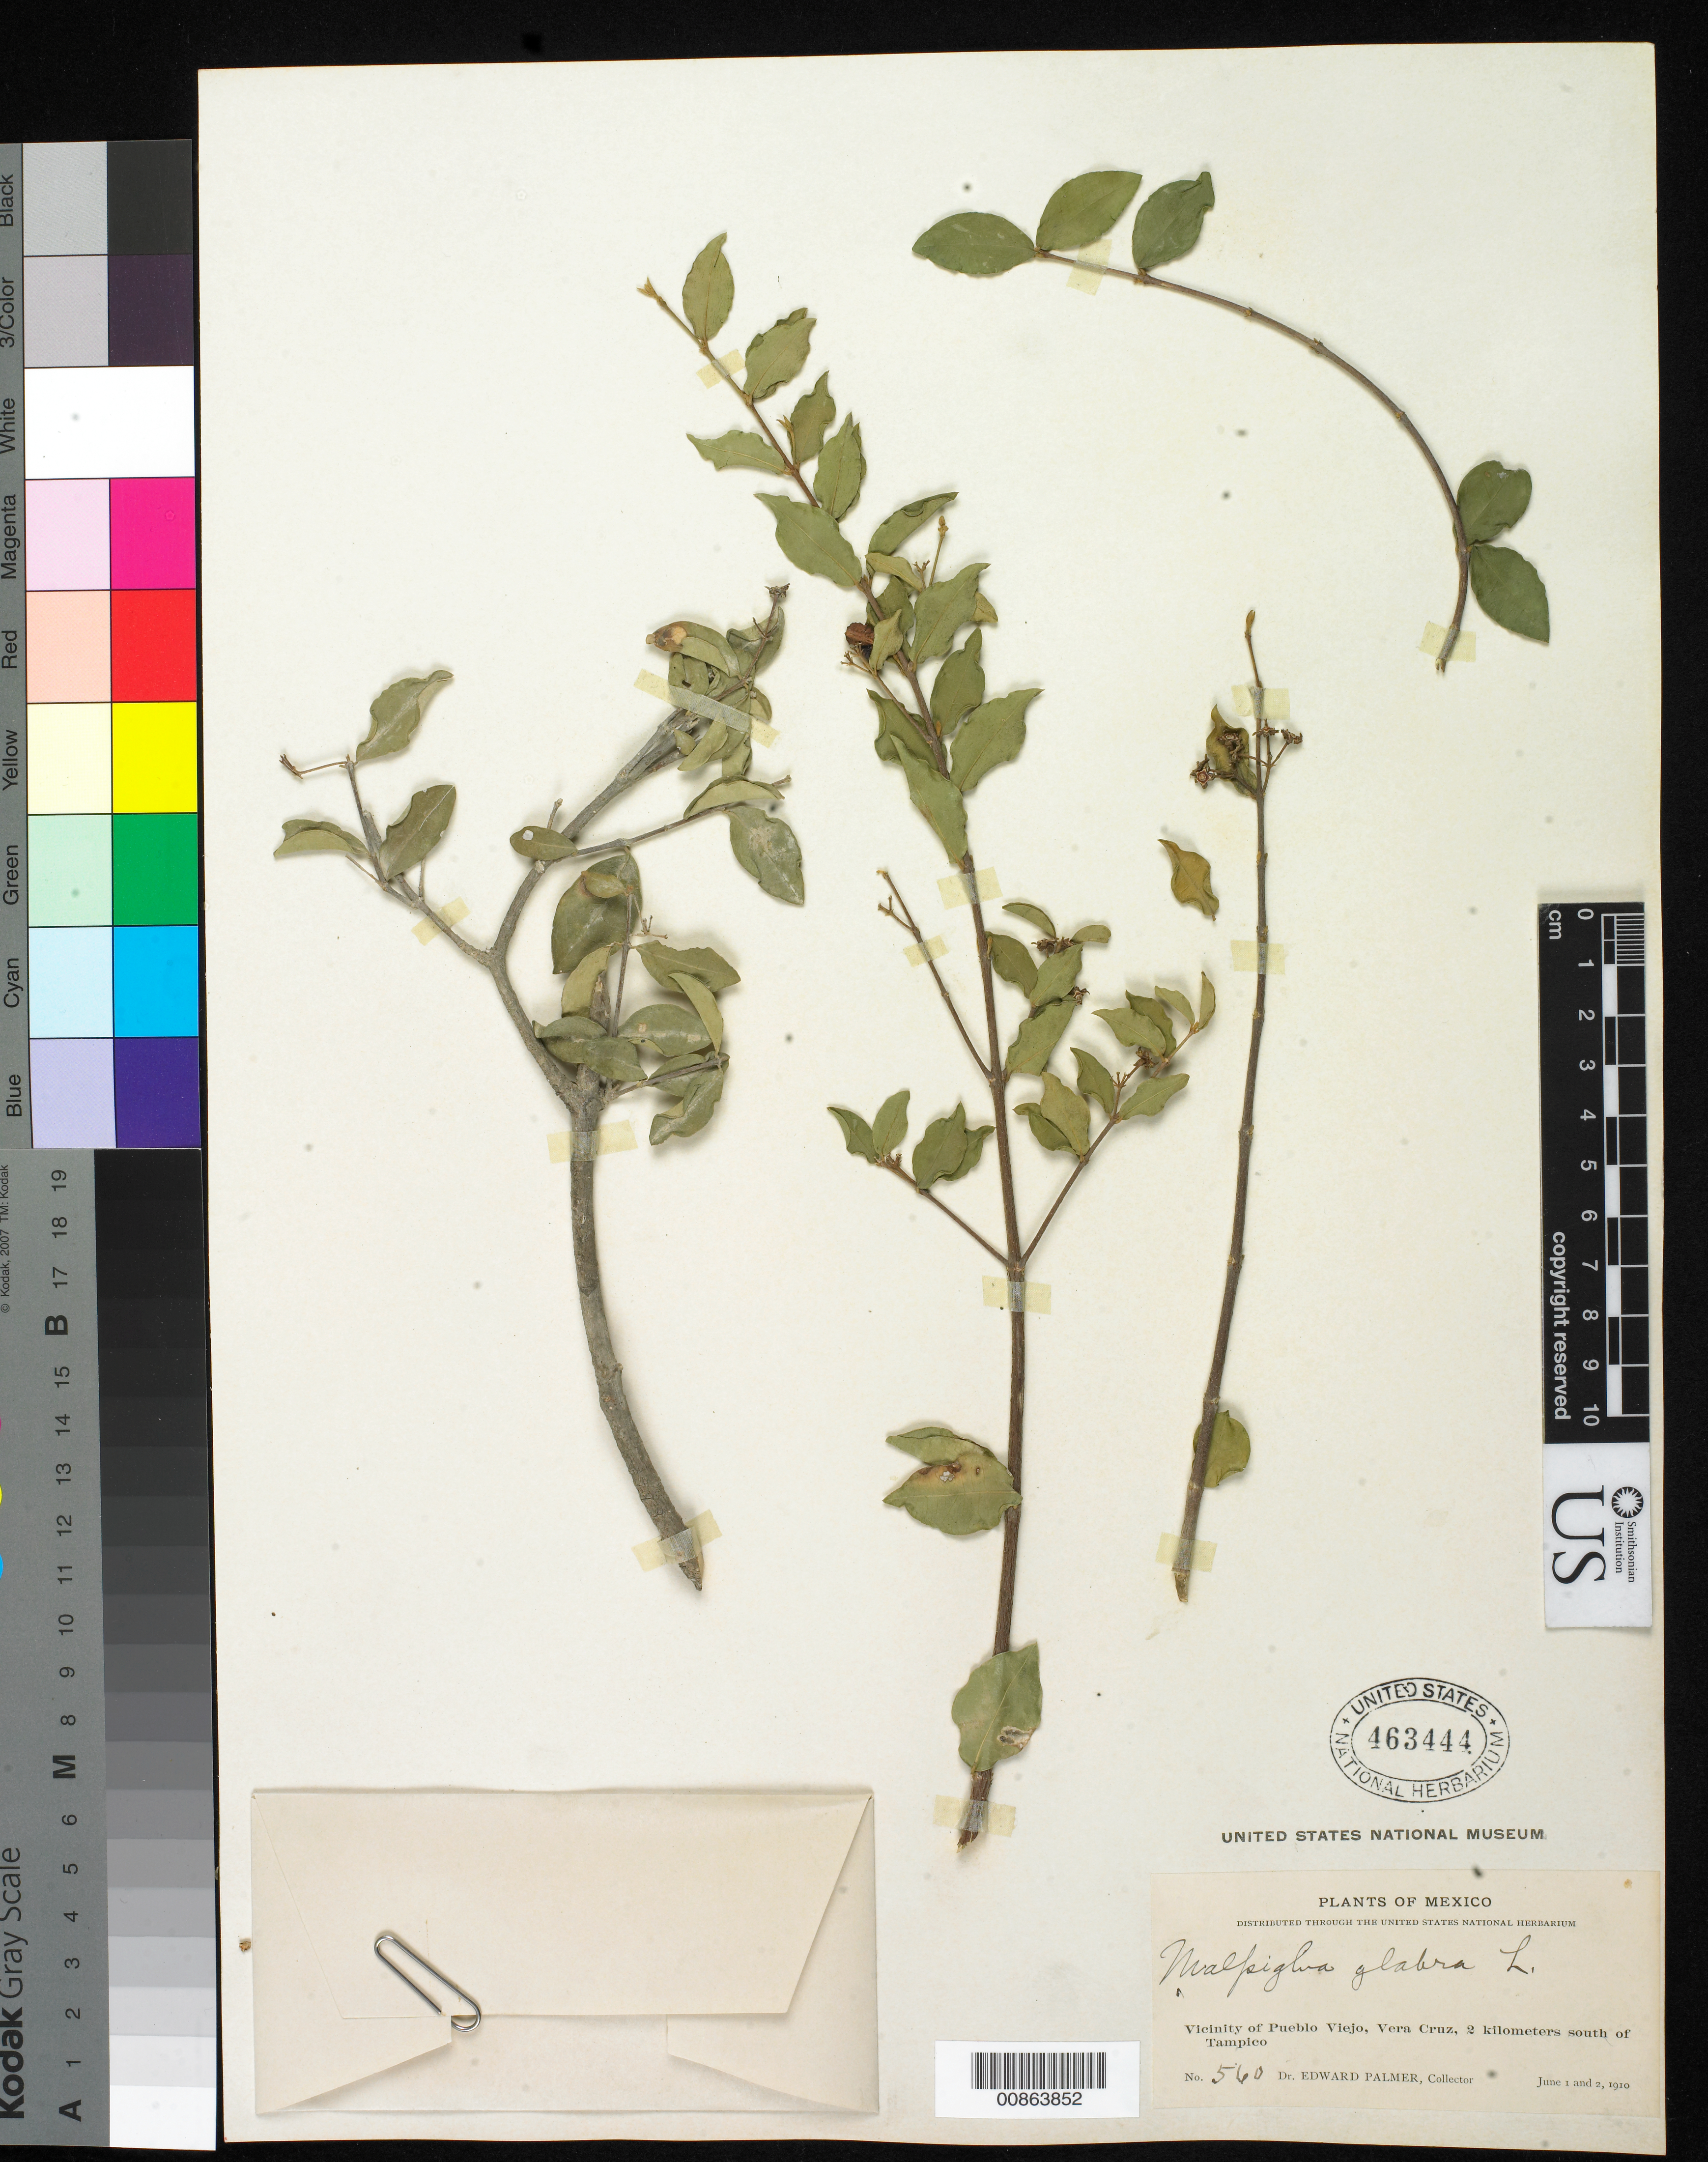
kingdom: Plantae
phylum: Tracheophyta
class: Magnoliopsida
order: Malpighiales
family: Malpighiaceae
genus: Malpighia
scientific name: Malpighia glabra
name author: L.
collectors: E. Palmer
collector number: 560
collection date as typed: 01 Jun 1910 to 02 Jun 1910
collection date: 1910-06-01/1910-06-02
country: Mexico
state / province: Veracruz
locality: Vicinity of Pueblo Viejo, Veracruz, 2 kilometers south of Tampico, Tamaulipas.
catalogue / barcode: US 463444